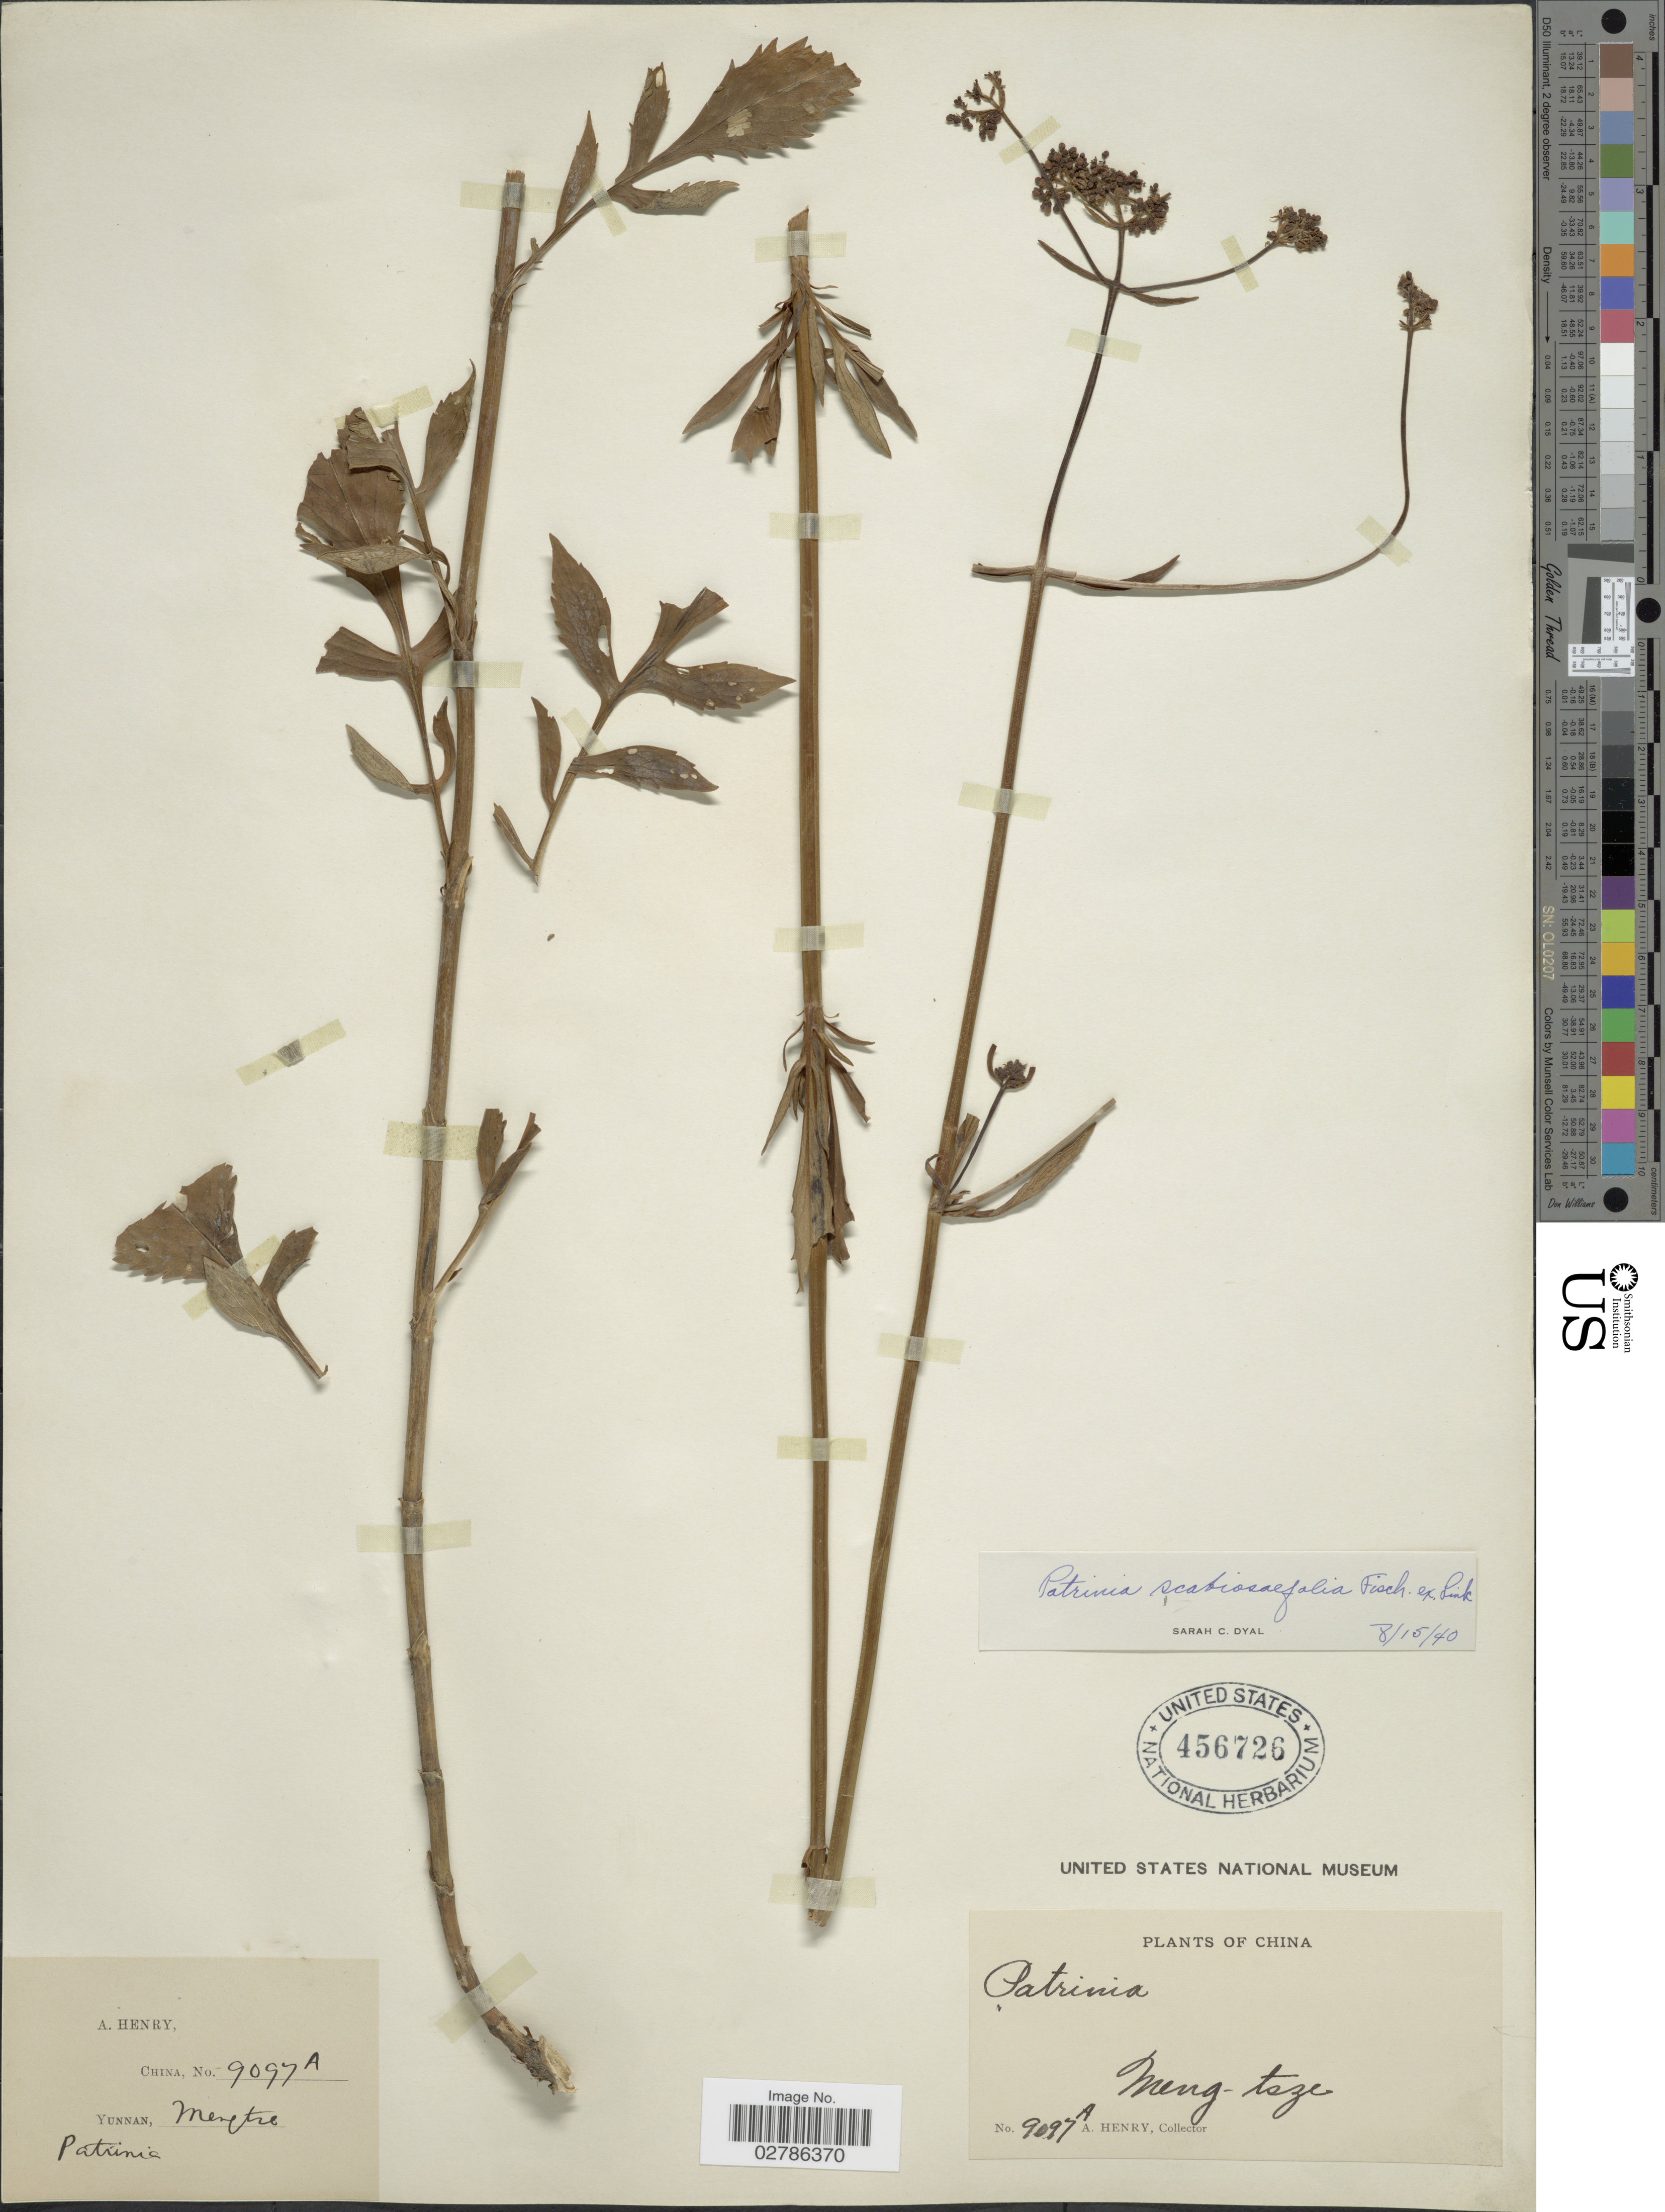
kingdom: Plantae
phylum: Tracheophyta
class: Magnoliopsida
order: Dipsacales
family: Caprifoliaceae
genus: Patrinia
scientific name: Patrinia scabiosifolia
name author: Link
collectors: A. Henry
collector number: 9097 A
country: China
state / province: Yunnan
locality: Meng-tsze.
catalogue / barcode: US 456726